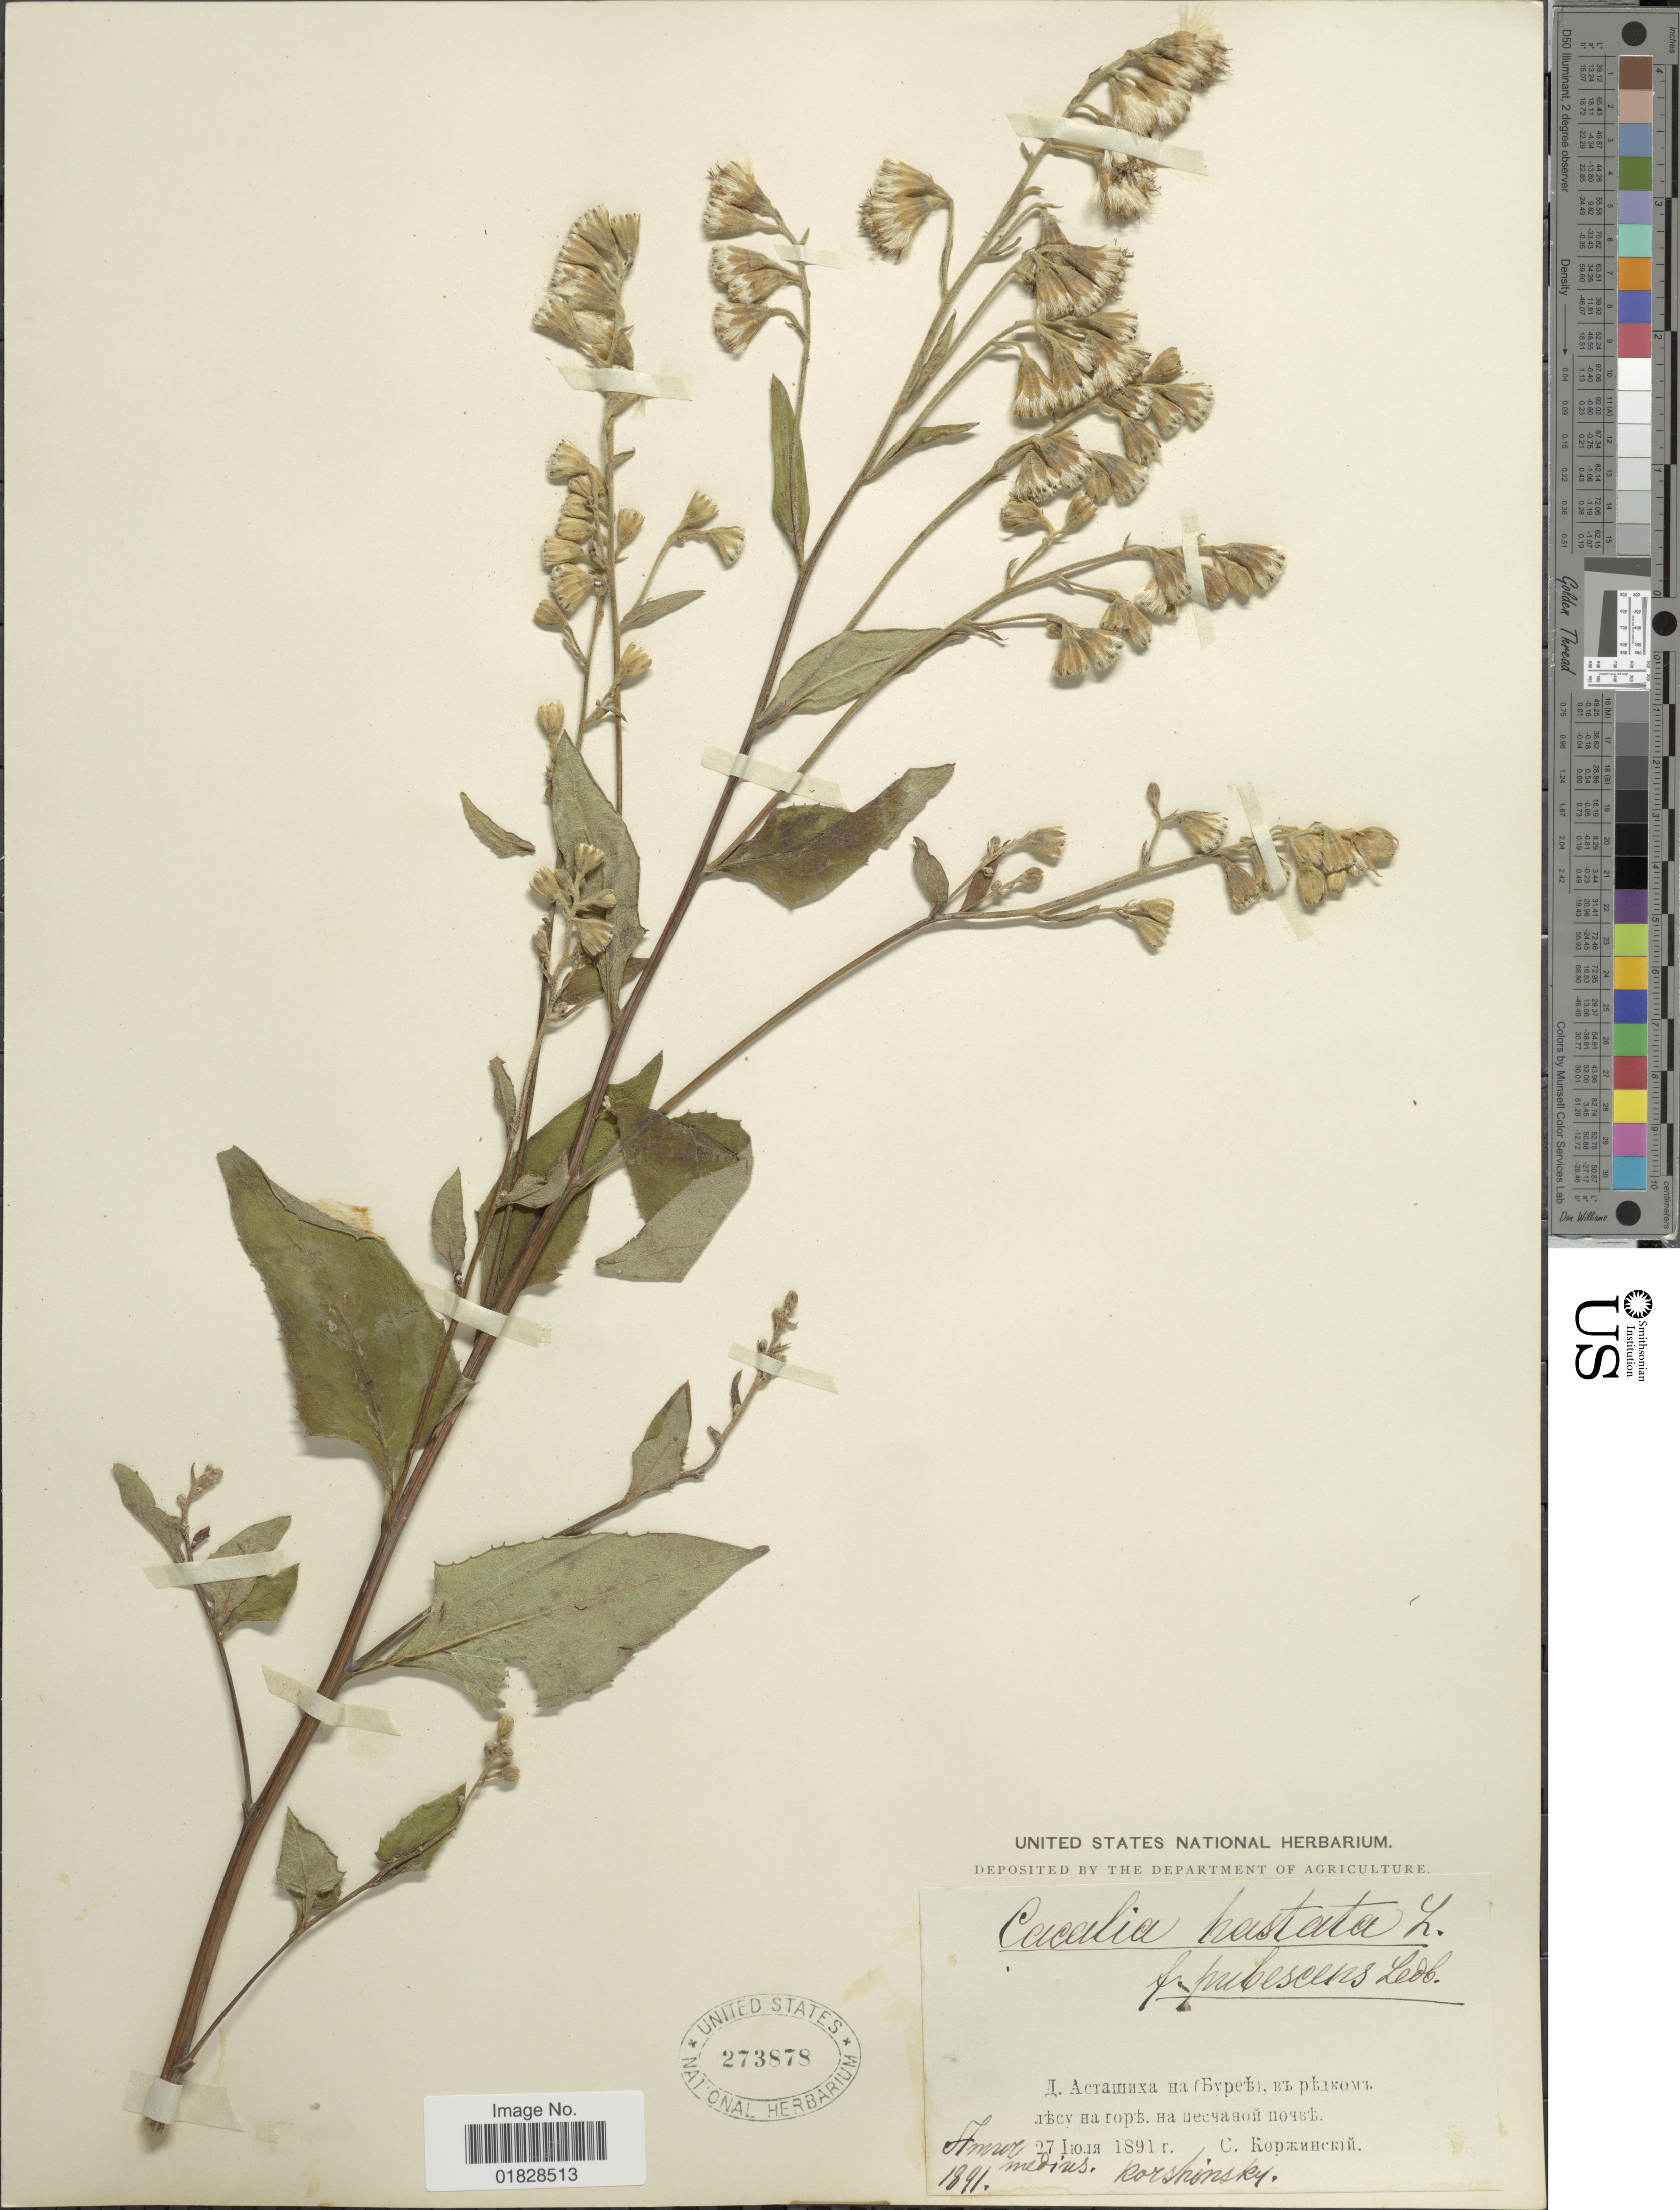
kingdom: Plantae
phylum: Tracheophyta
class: Magnoliopsida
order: Asterales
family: Asteraceae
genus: Parasenecio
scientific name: Parasenecio hastatus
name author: (L.) H. Koyama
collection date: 1891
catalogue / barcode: US 273878